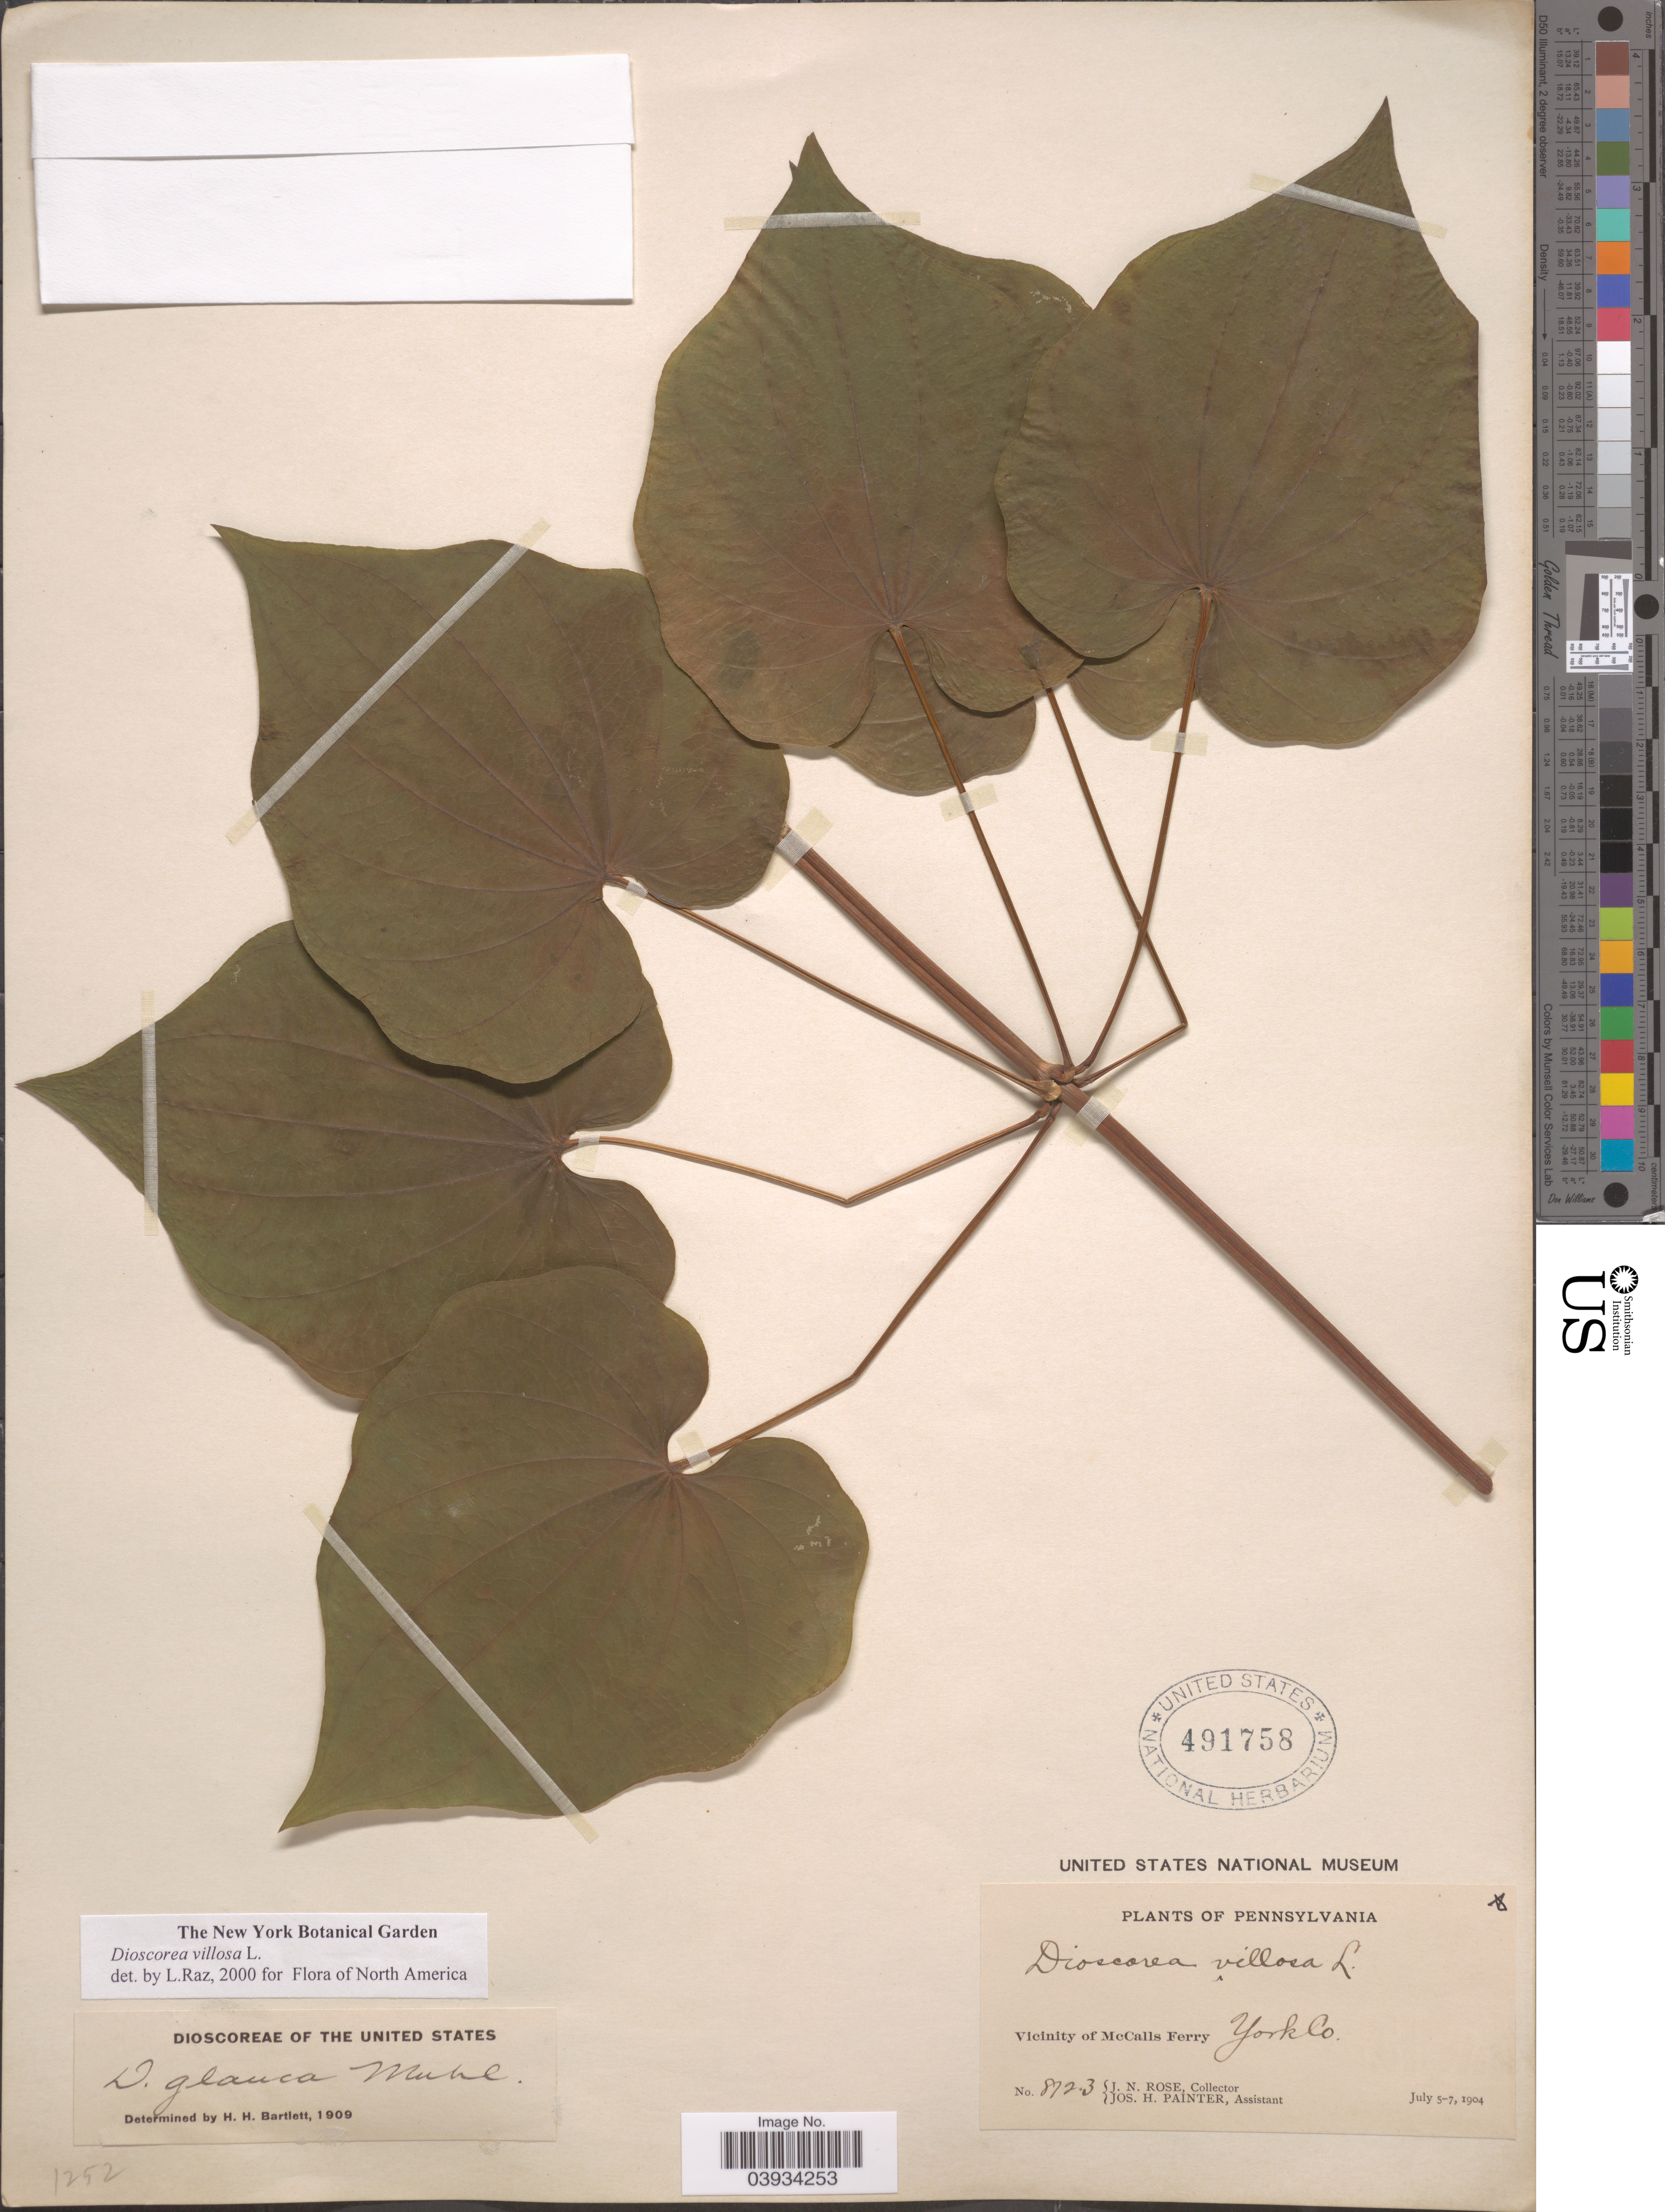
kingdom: Plantae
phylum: Tracheophyta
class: Liliopsida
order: Dioscoreales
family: Dioscoreaceae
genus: Dioscorea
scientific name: Dioscorea villosa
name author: L.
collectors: J. N. Rose & J. H. Painter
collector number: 8723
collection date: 1904-07-05/1904-07-07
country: United States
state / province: Pennsylvania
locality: Vicinity of McCalls Ferry. York Co.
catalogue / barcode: US 491758